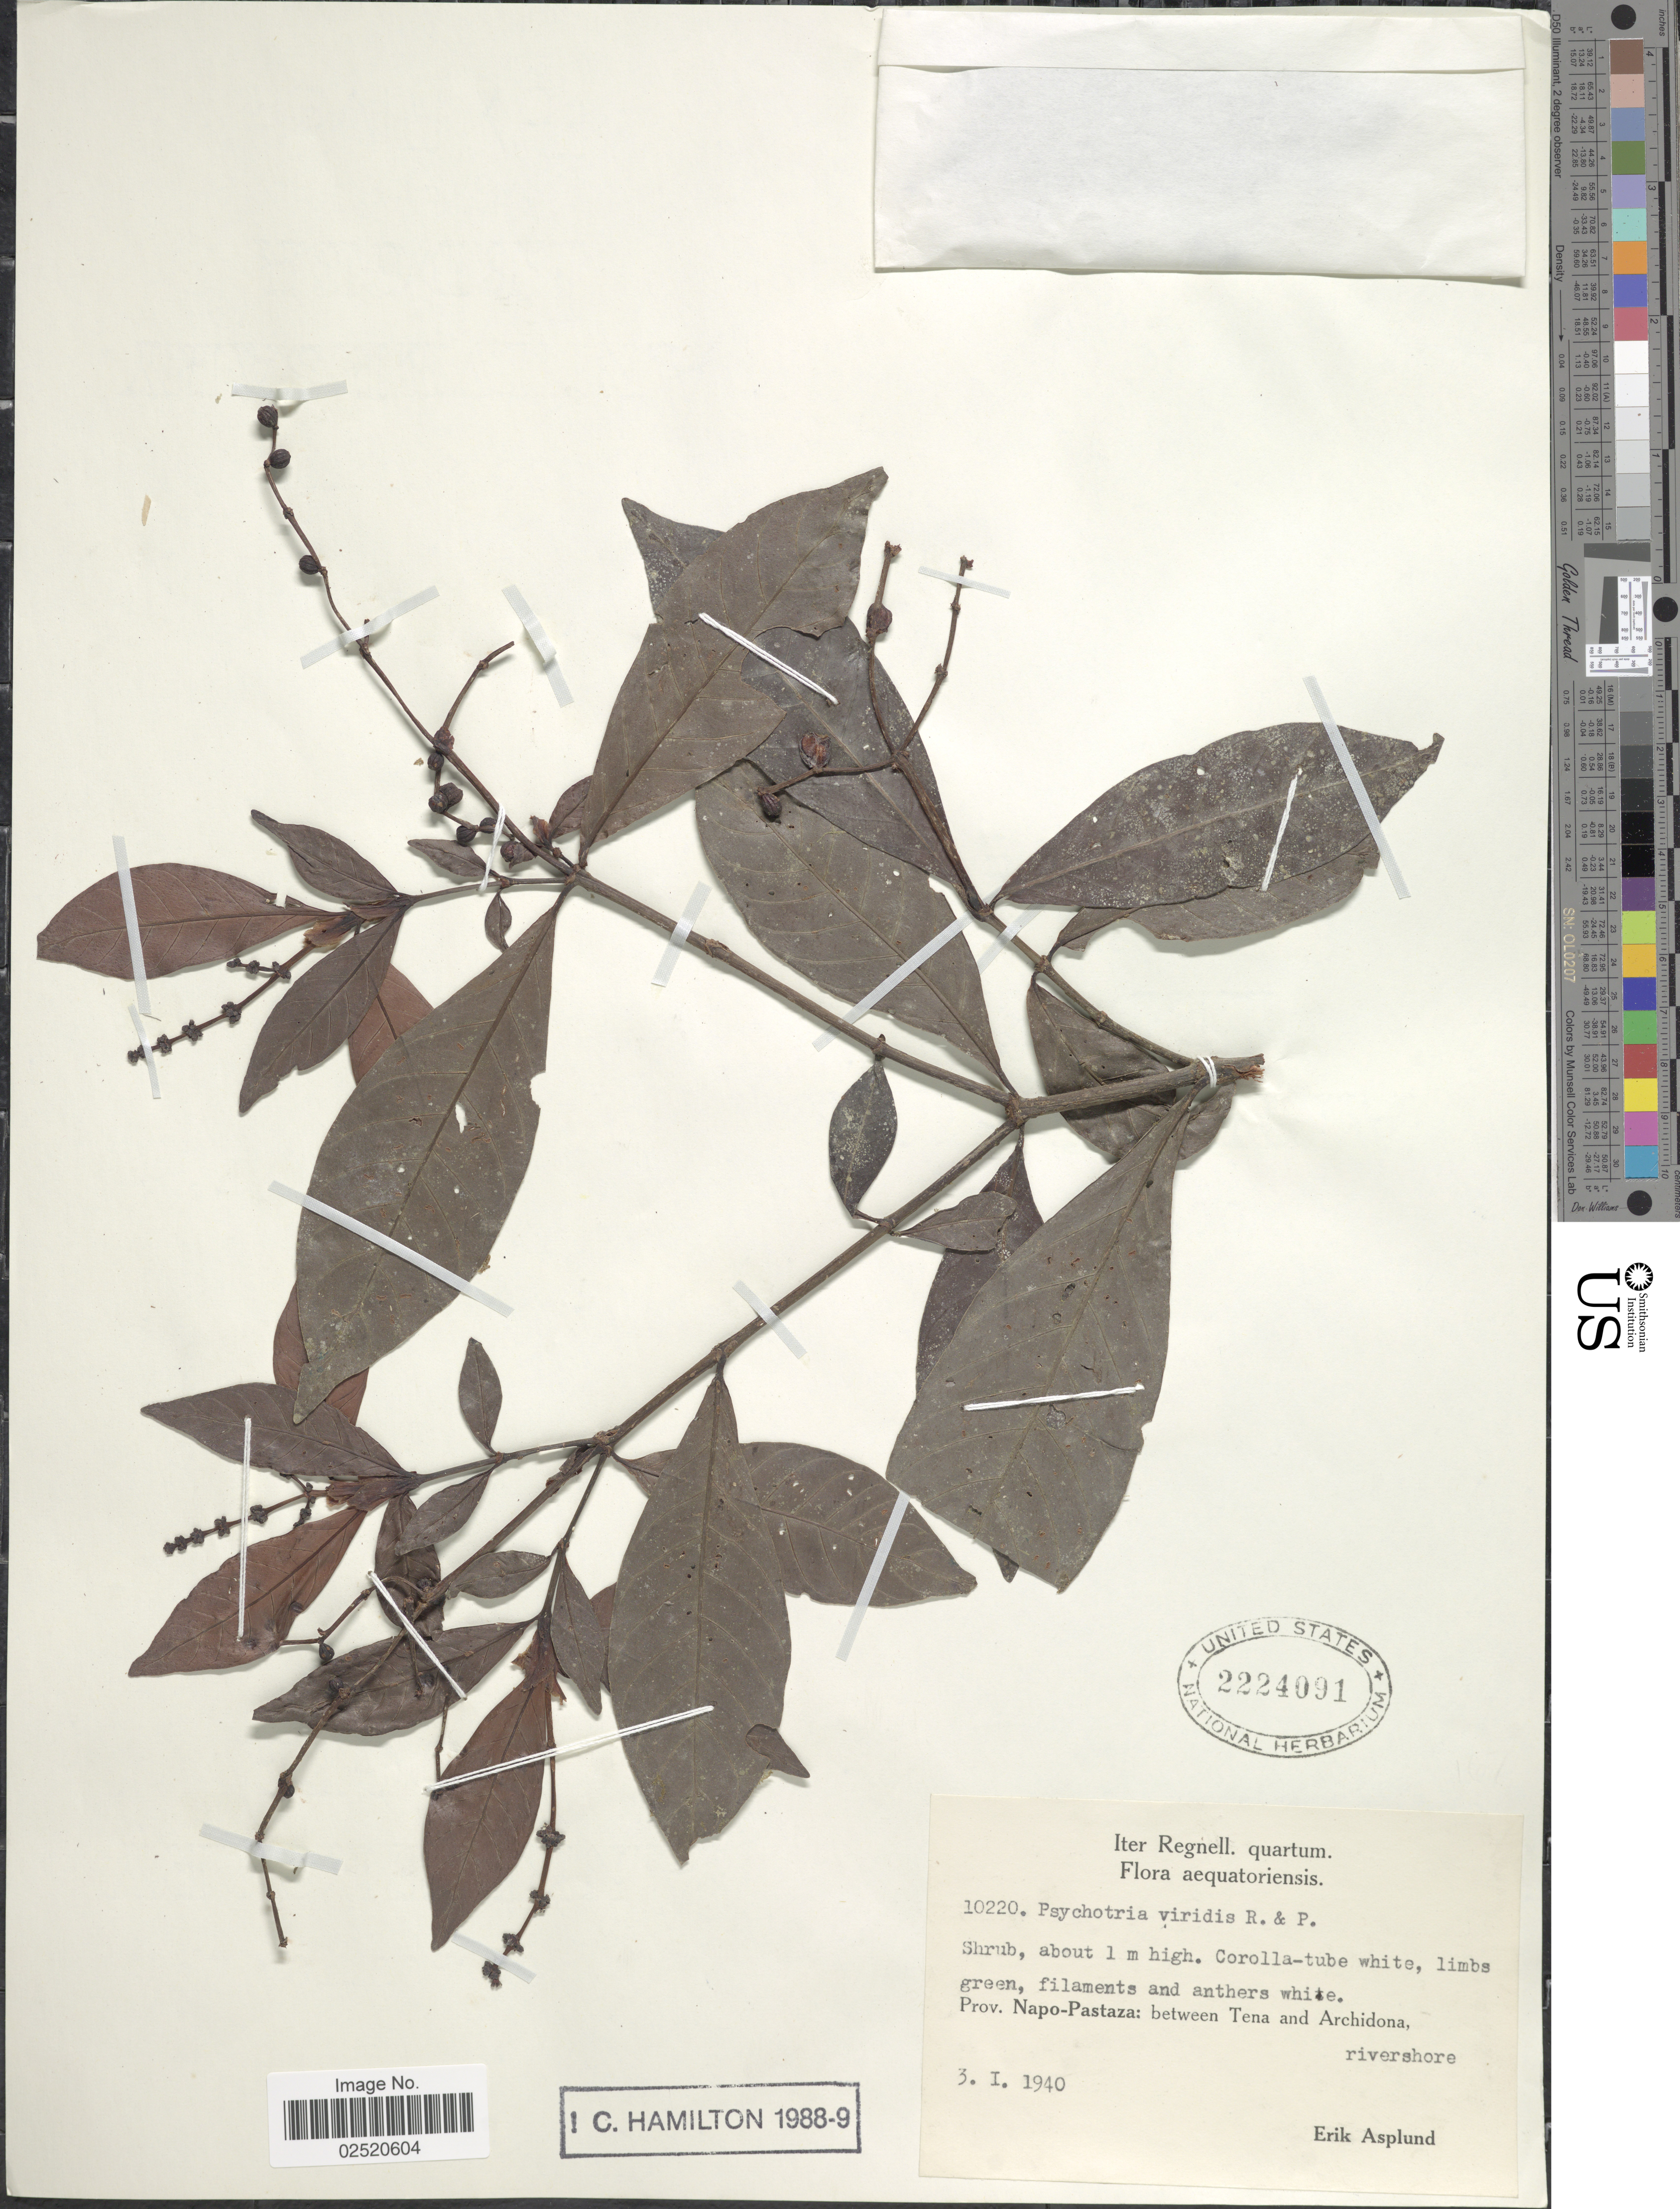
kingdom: Plantae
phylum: Tracheophyta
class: Magnoliopsida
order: Gentianales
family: Rubiaceae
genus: Psychotria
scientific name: Psychotria viridis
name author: Ruiz & Pav.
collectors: E. Asplund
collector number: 10220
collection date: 1940-01-03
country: Ecuador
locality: Aequatoriensis. Prov. Napo-Pastaza: between Tena and Archidona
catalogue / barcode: US 2224091